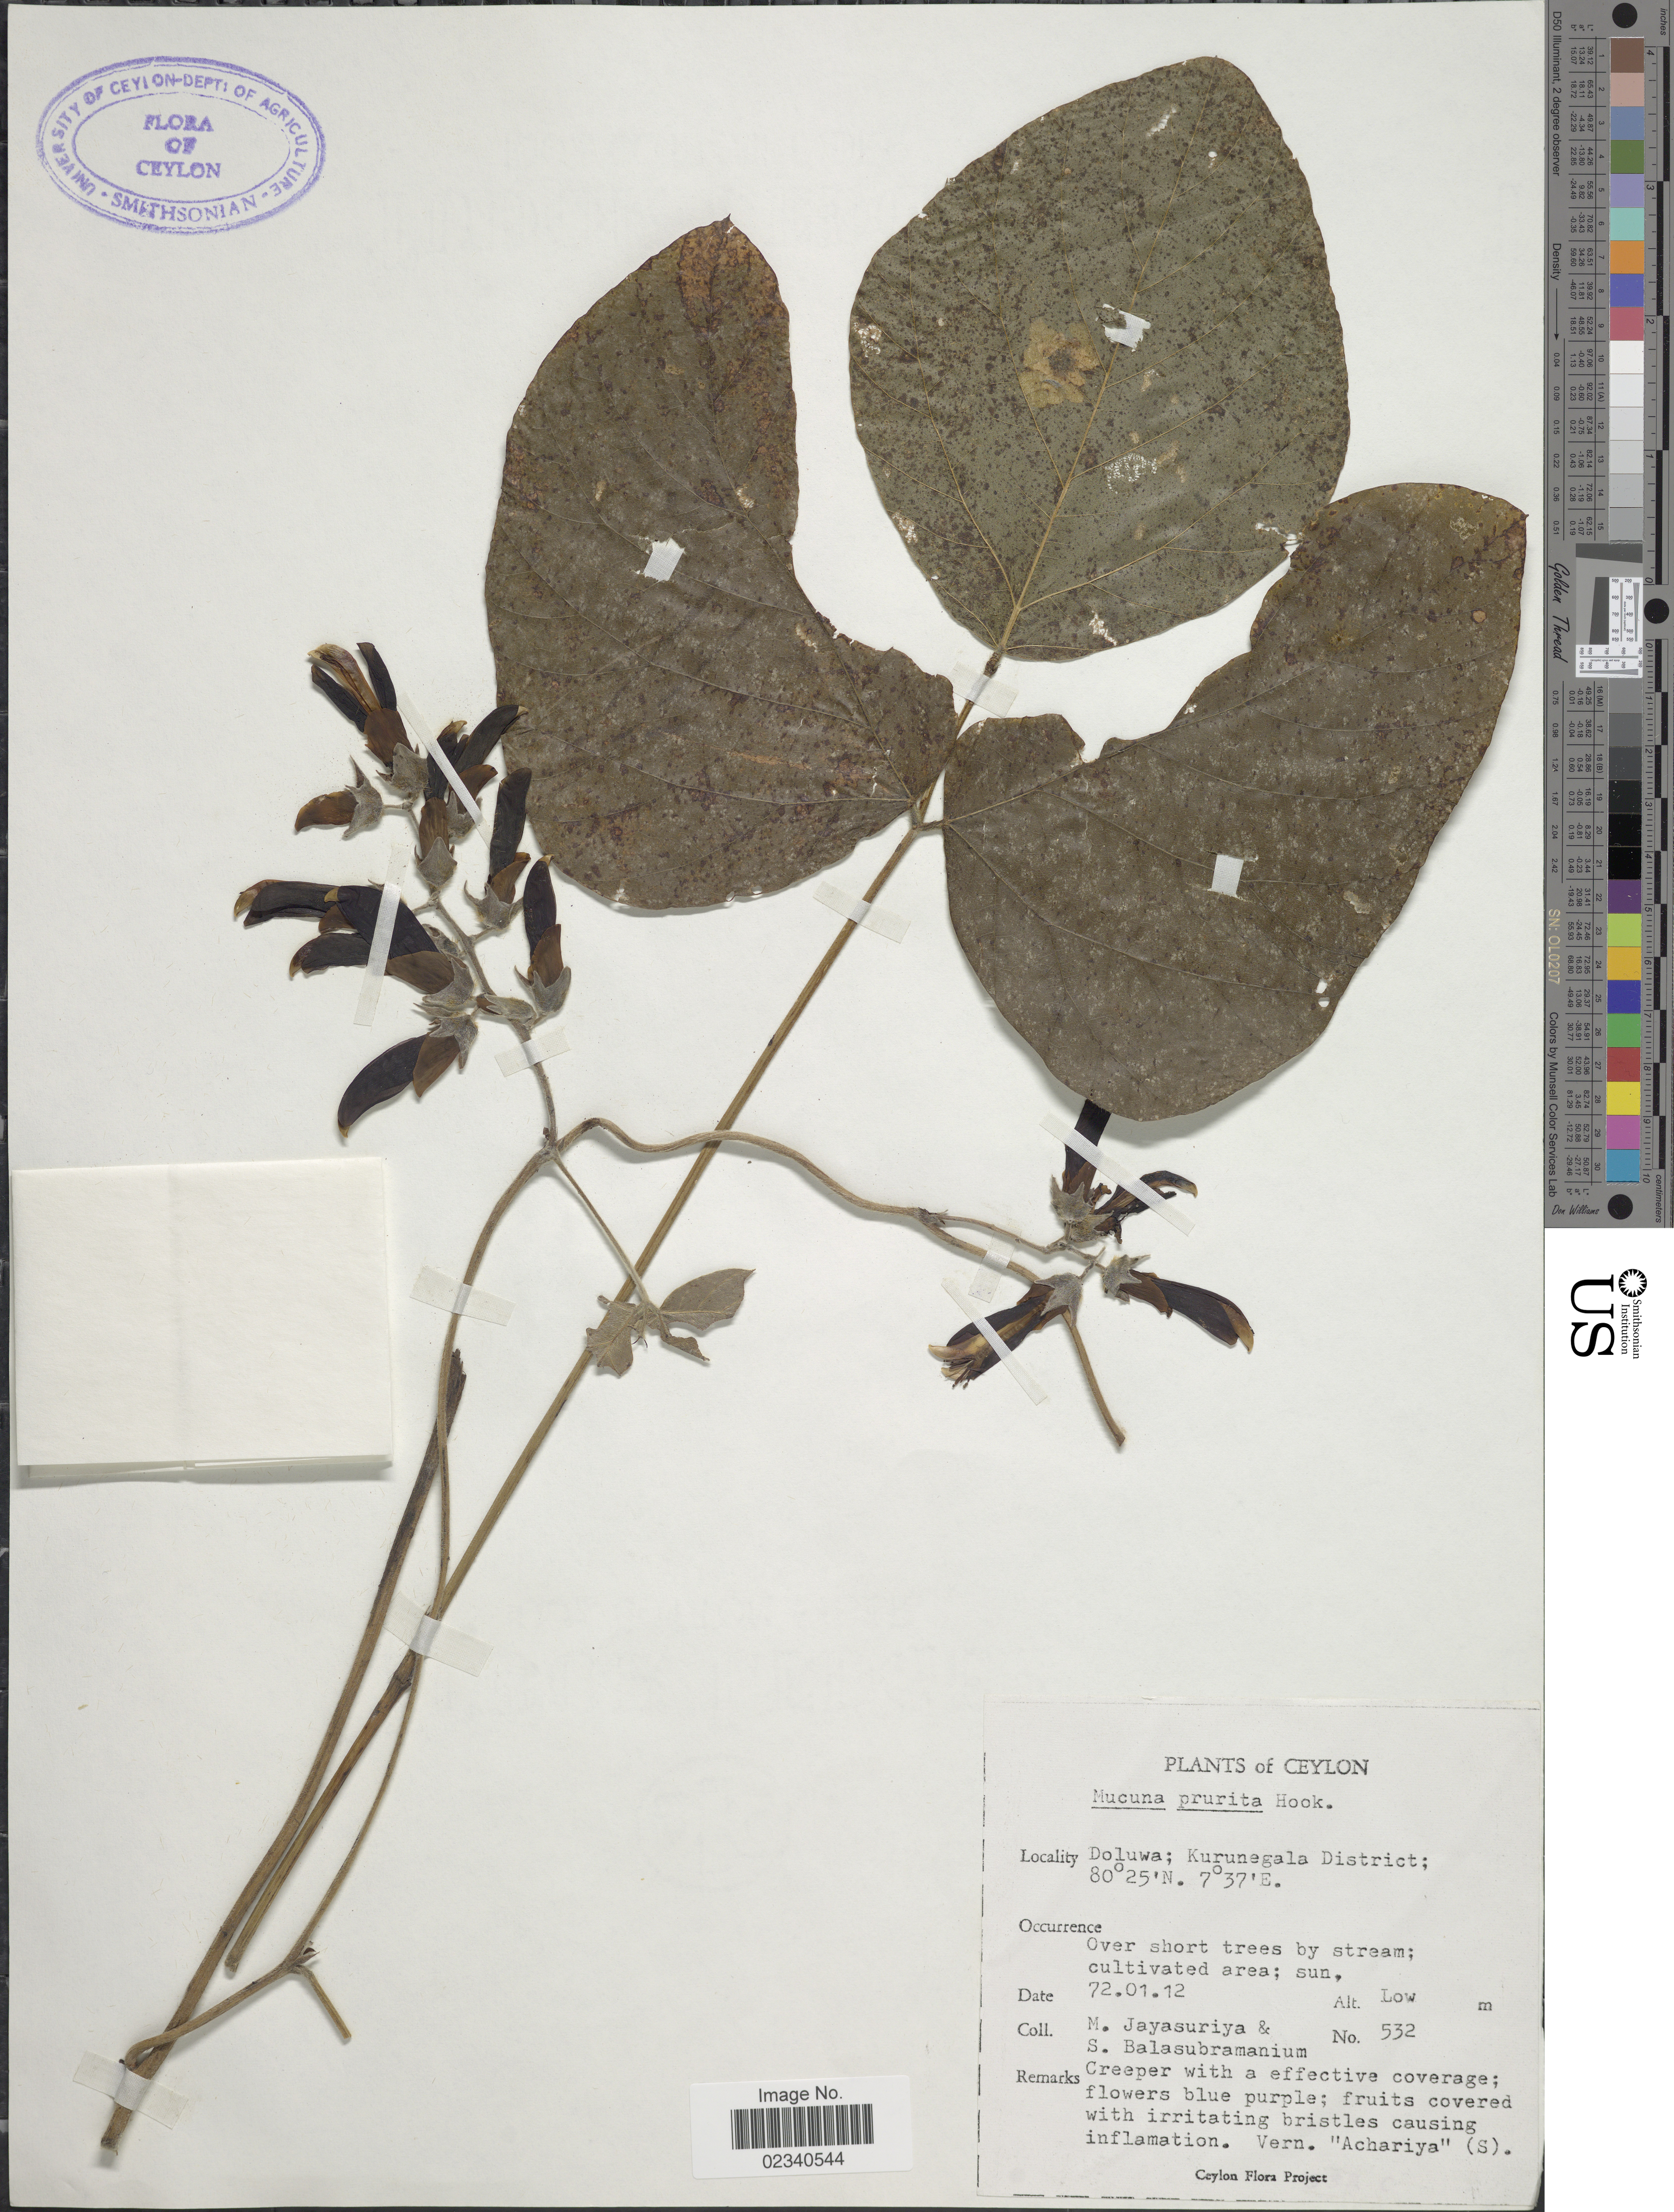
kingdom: Plantae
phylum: Tracheophyta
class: Magnoliopsida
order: Fabales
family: Fabaceae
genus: Mucuna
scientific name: Mucuna prurita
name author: Wight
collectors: A. H. Jayasuriya & S. Balasubramanium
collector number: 532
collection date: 1972-01-12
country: Sri Lanka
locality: Ceylon. Doluwa; Kurunegala District